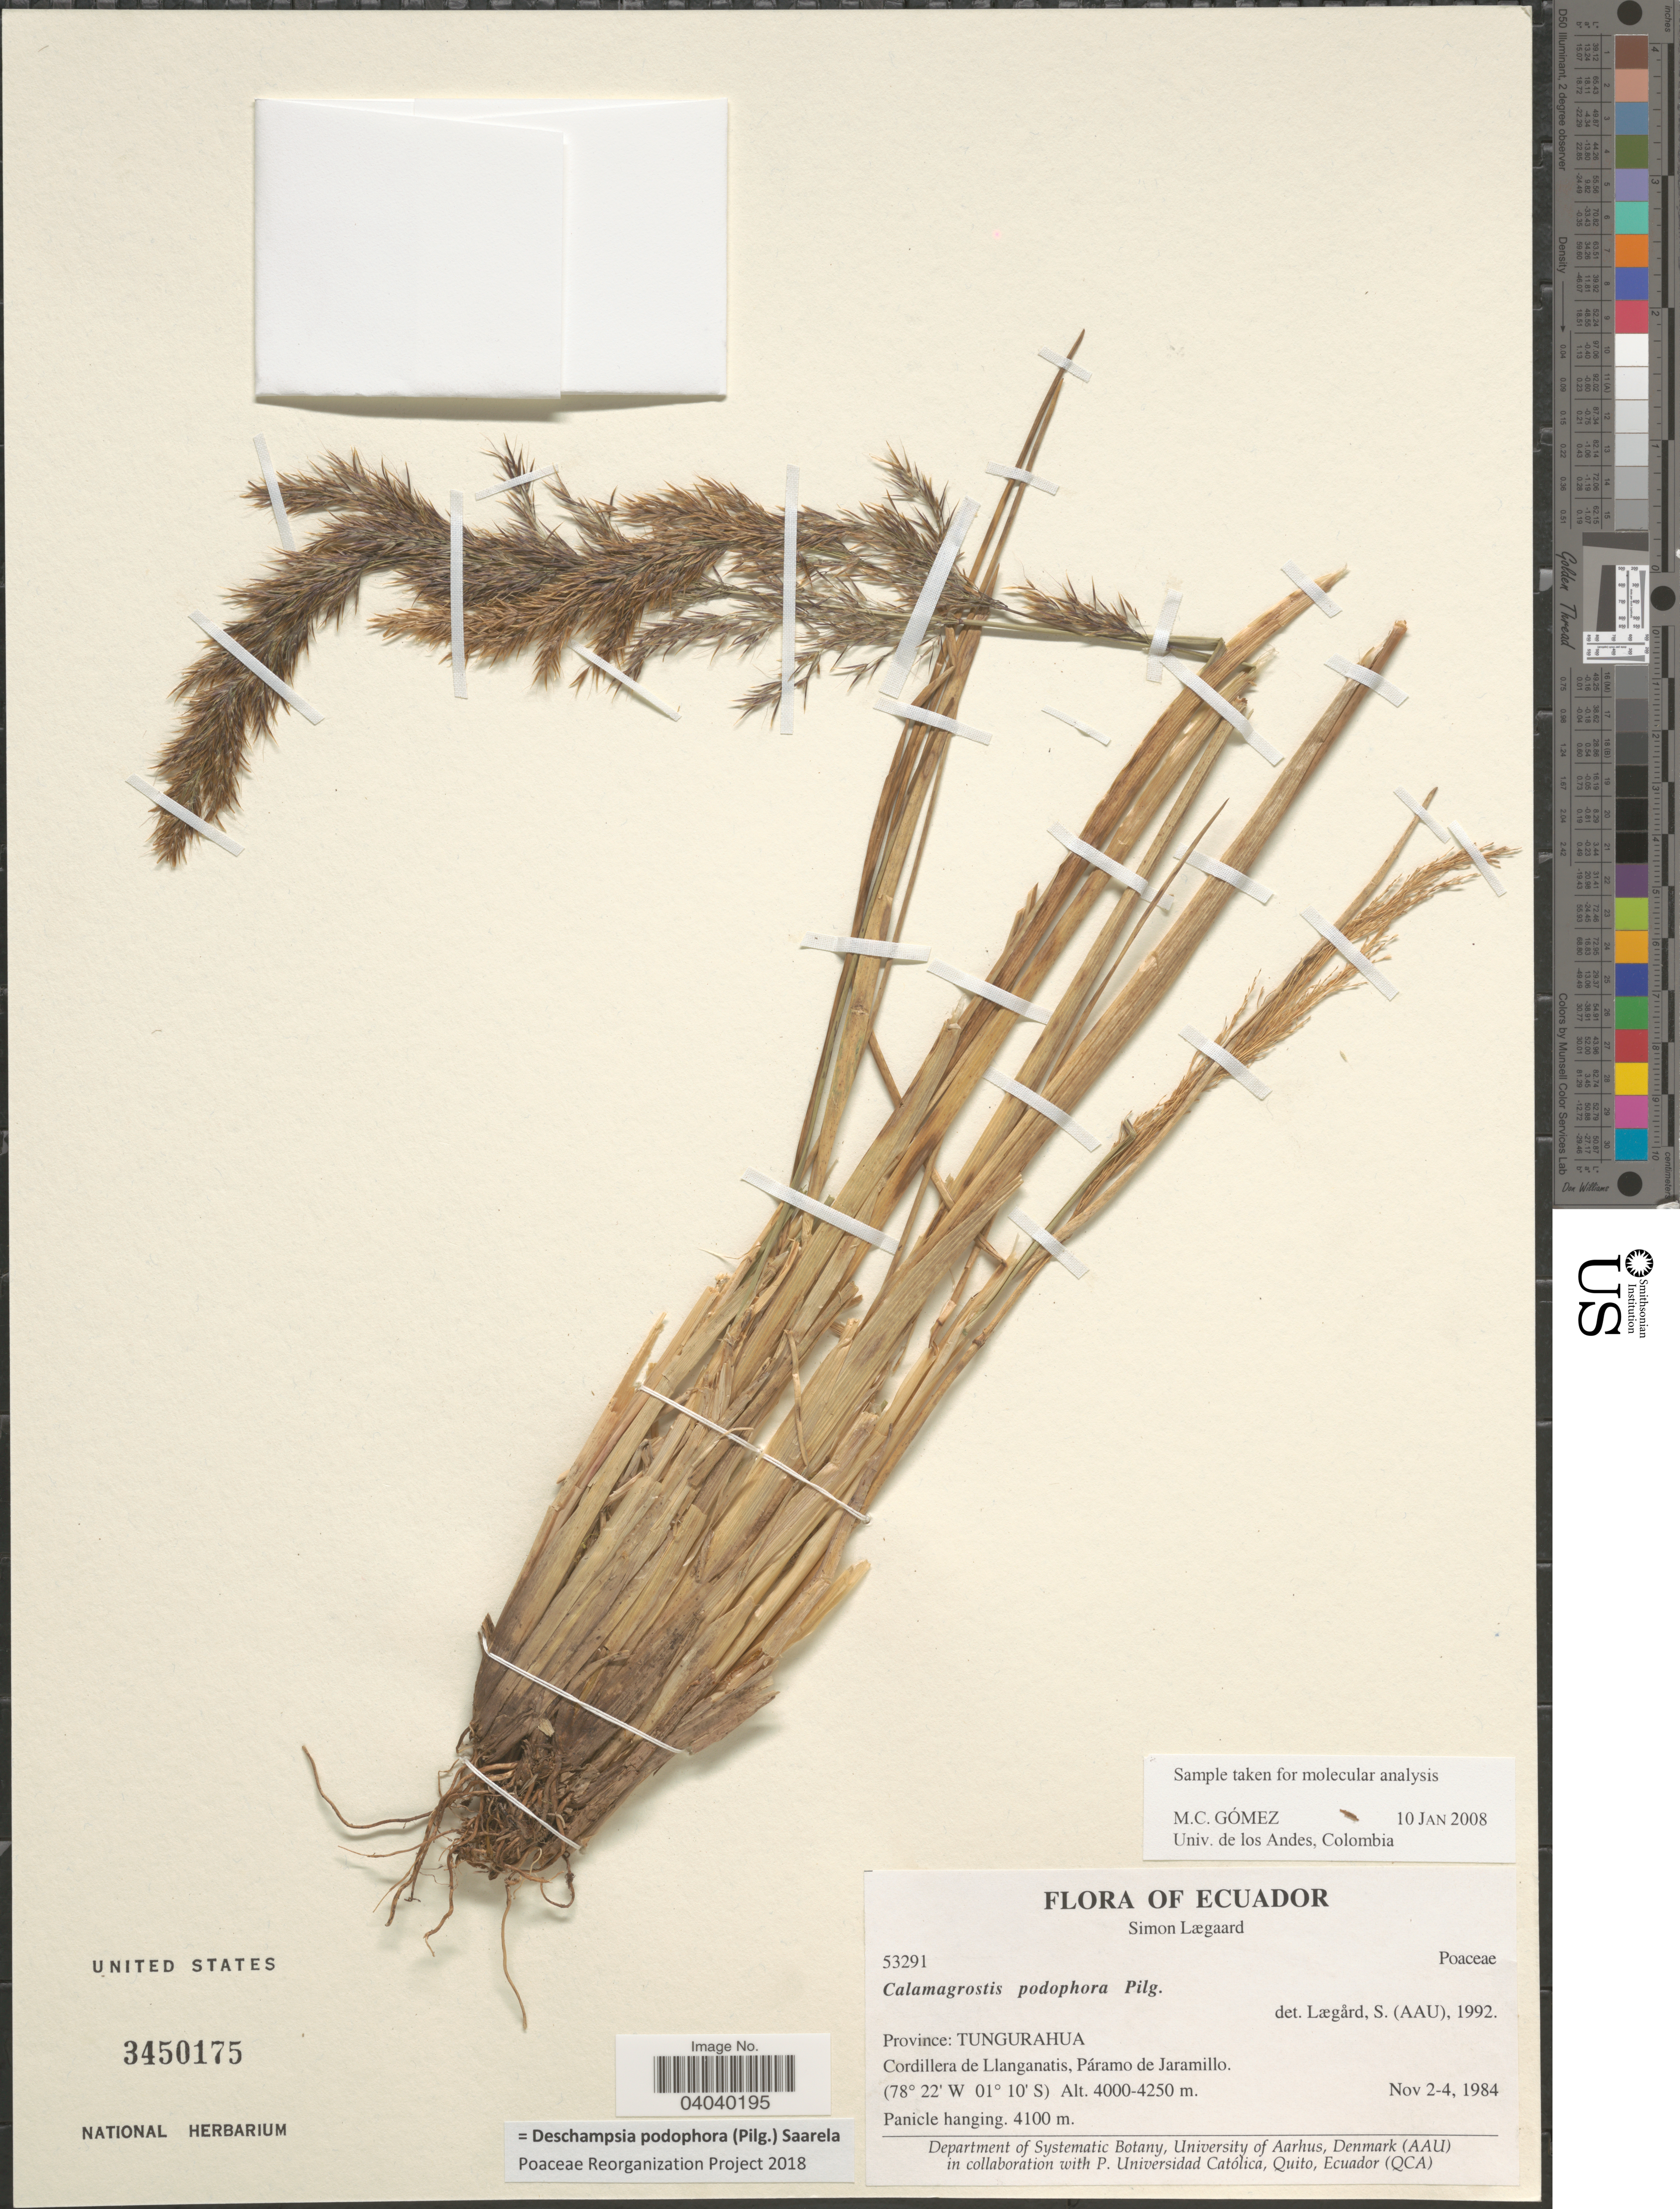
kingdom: Plantae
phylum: Tracheophyta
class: Liliopsida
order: Poales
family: Poaceae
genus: Deschampsia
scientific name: Deschampsia podophora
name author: (Pilg.) Saarela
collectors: S. Lægaard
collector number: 53291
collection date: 1984-11-02/1984-11-04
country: Ecuador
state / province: Tungurahua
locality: Cordillera de Llanganatis, Páramo de Jaramillo.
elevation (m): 4000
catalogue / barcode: US 3450175